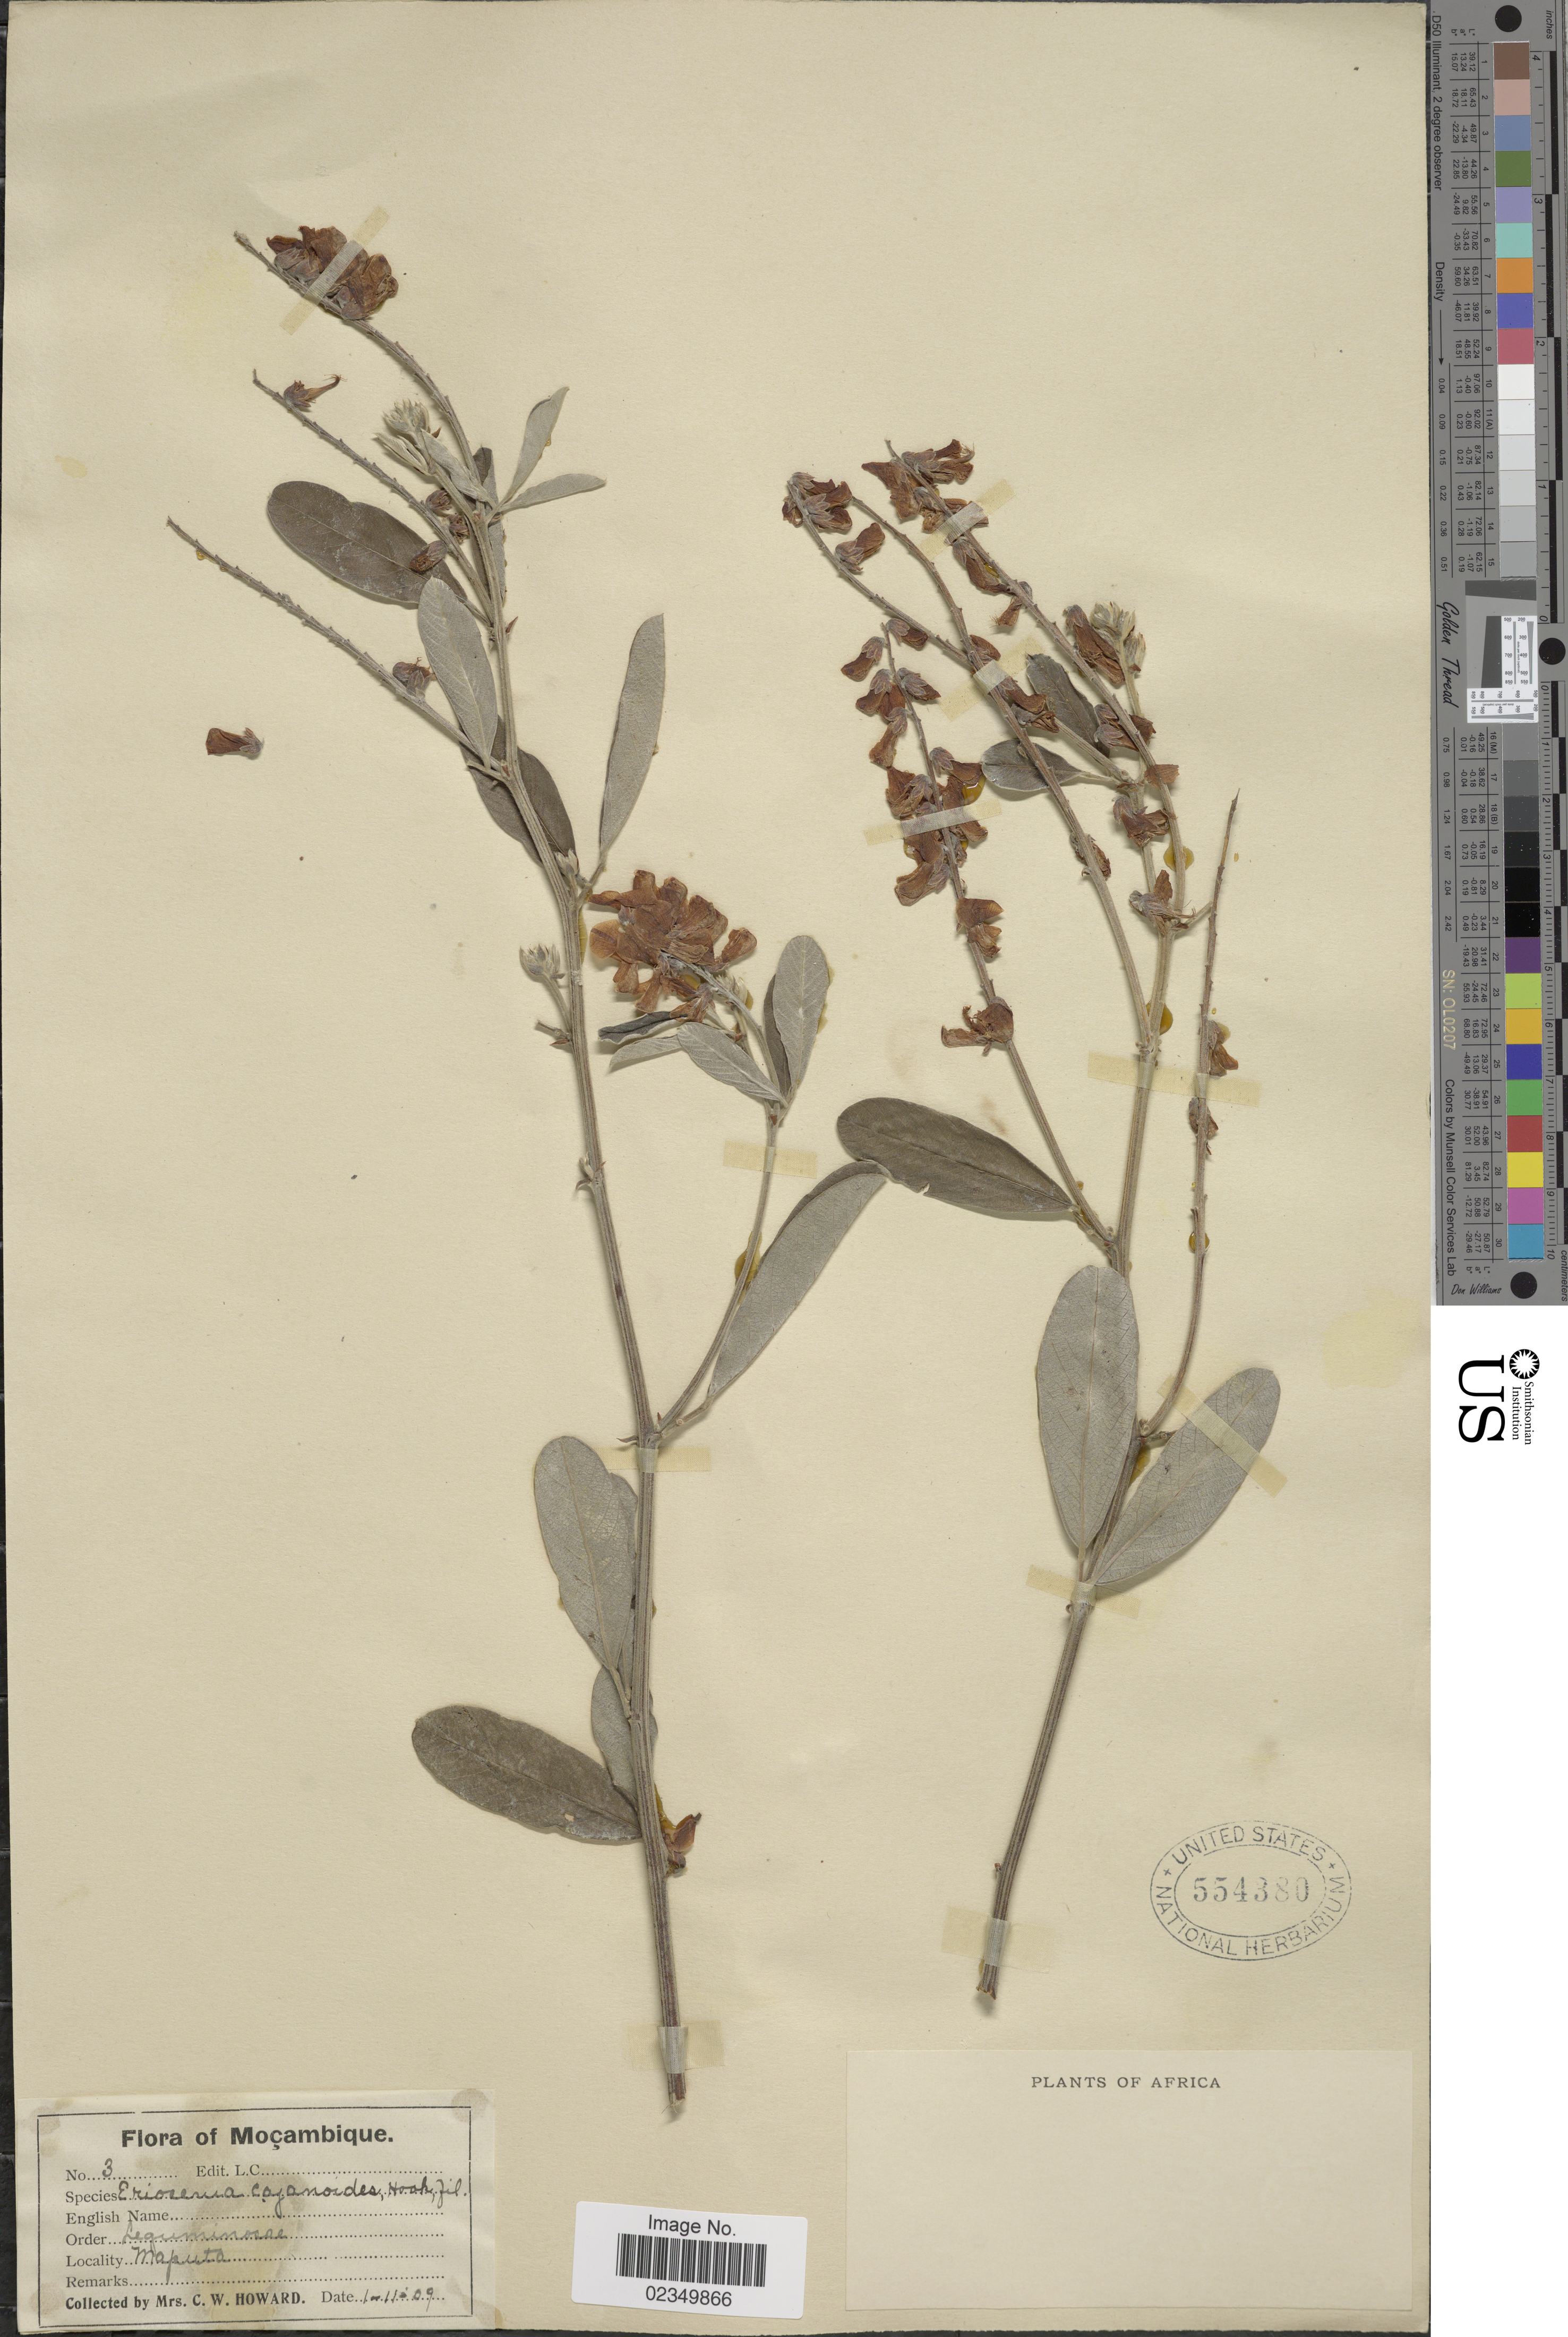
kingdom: Plantae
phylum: Tracheophyta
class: Magnoliopsida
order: Fabales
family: Fabaceae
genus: Eriosema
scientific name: Eriosema cajanoides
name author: (Guill. & Perr.) Hook. f.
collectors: C. W. Howard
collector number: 3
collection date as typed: Transcribed d/m/y: 1/11/9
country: Mozambique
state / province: Maputo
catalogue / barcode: US 554380